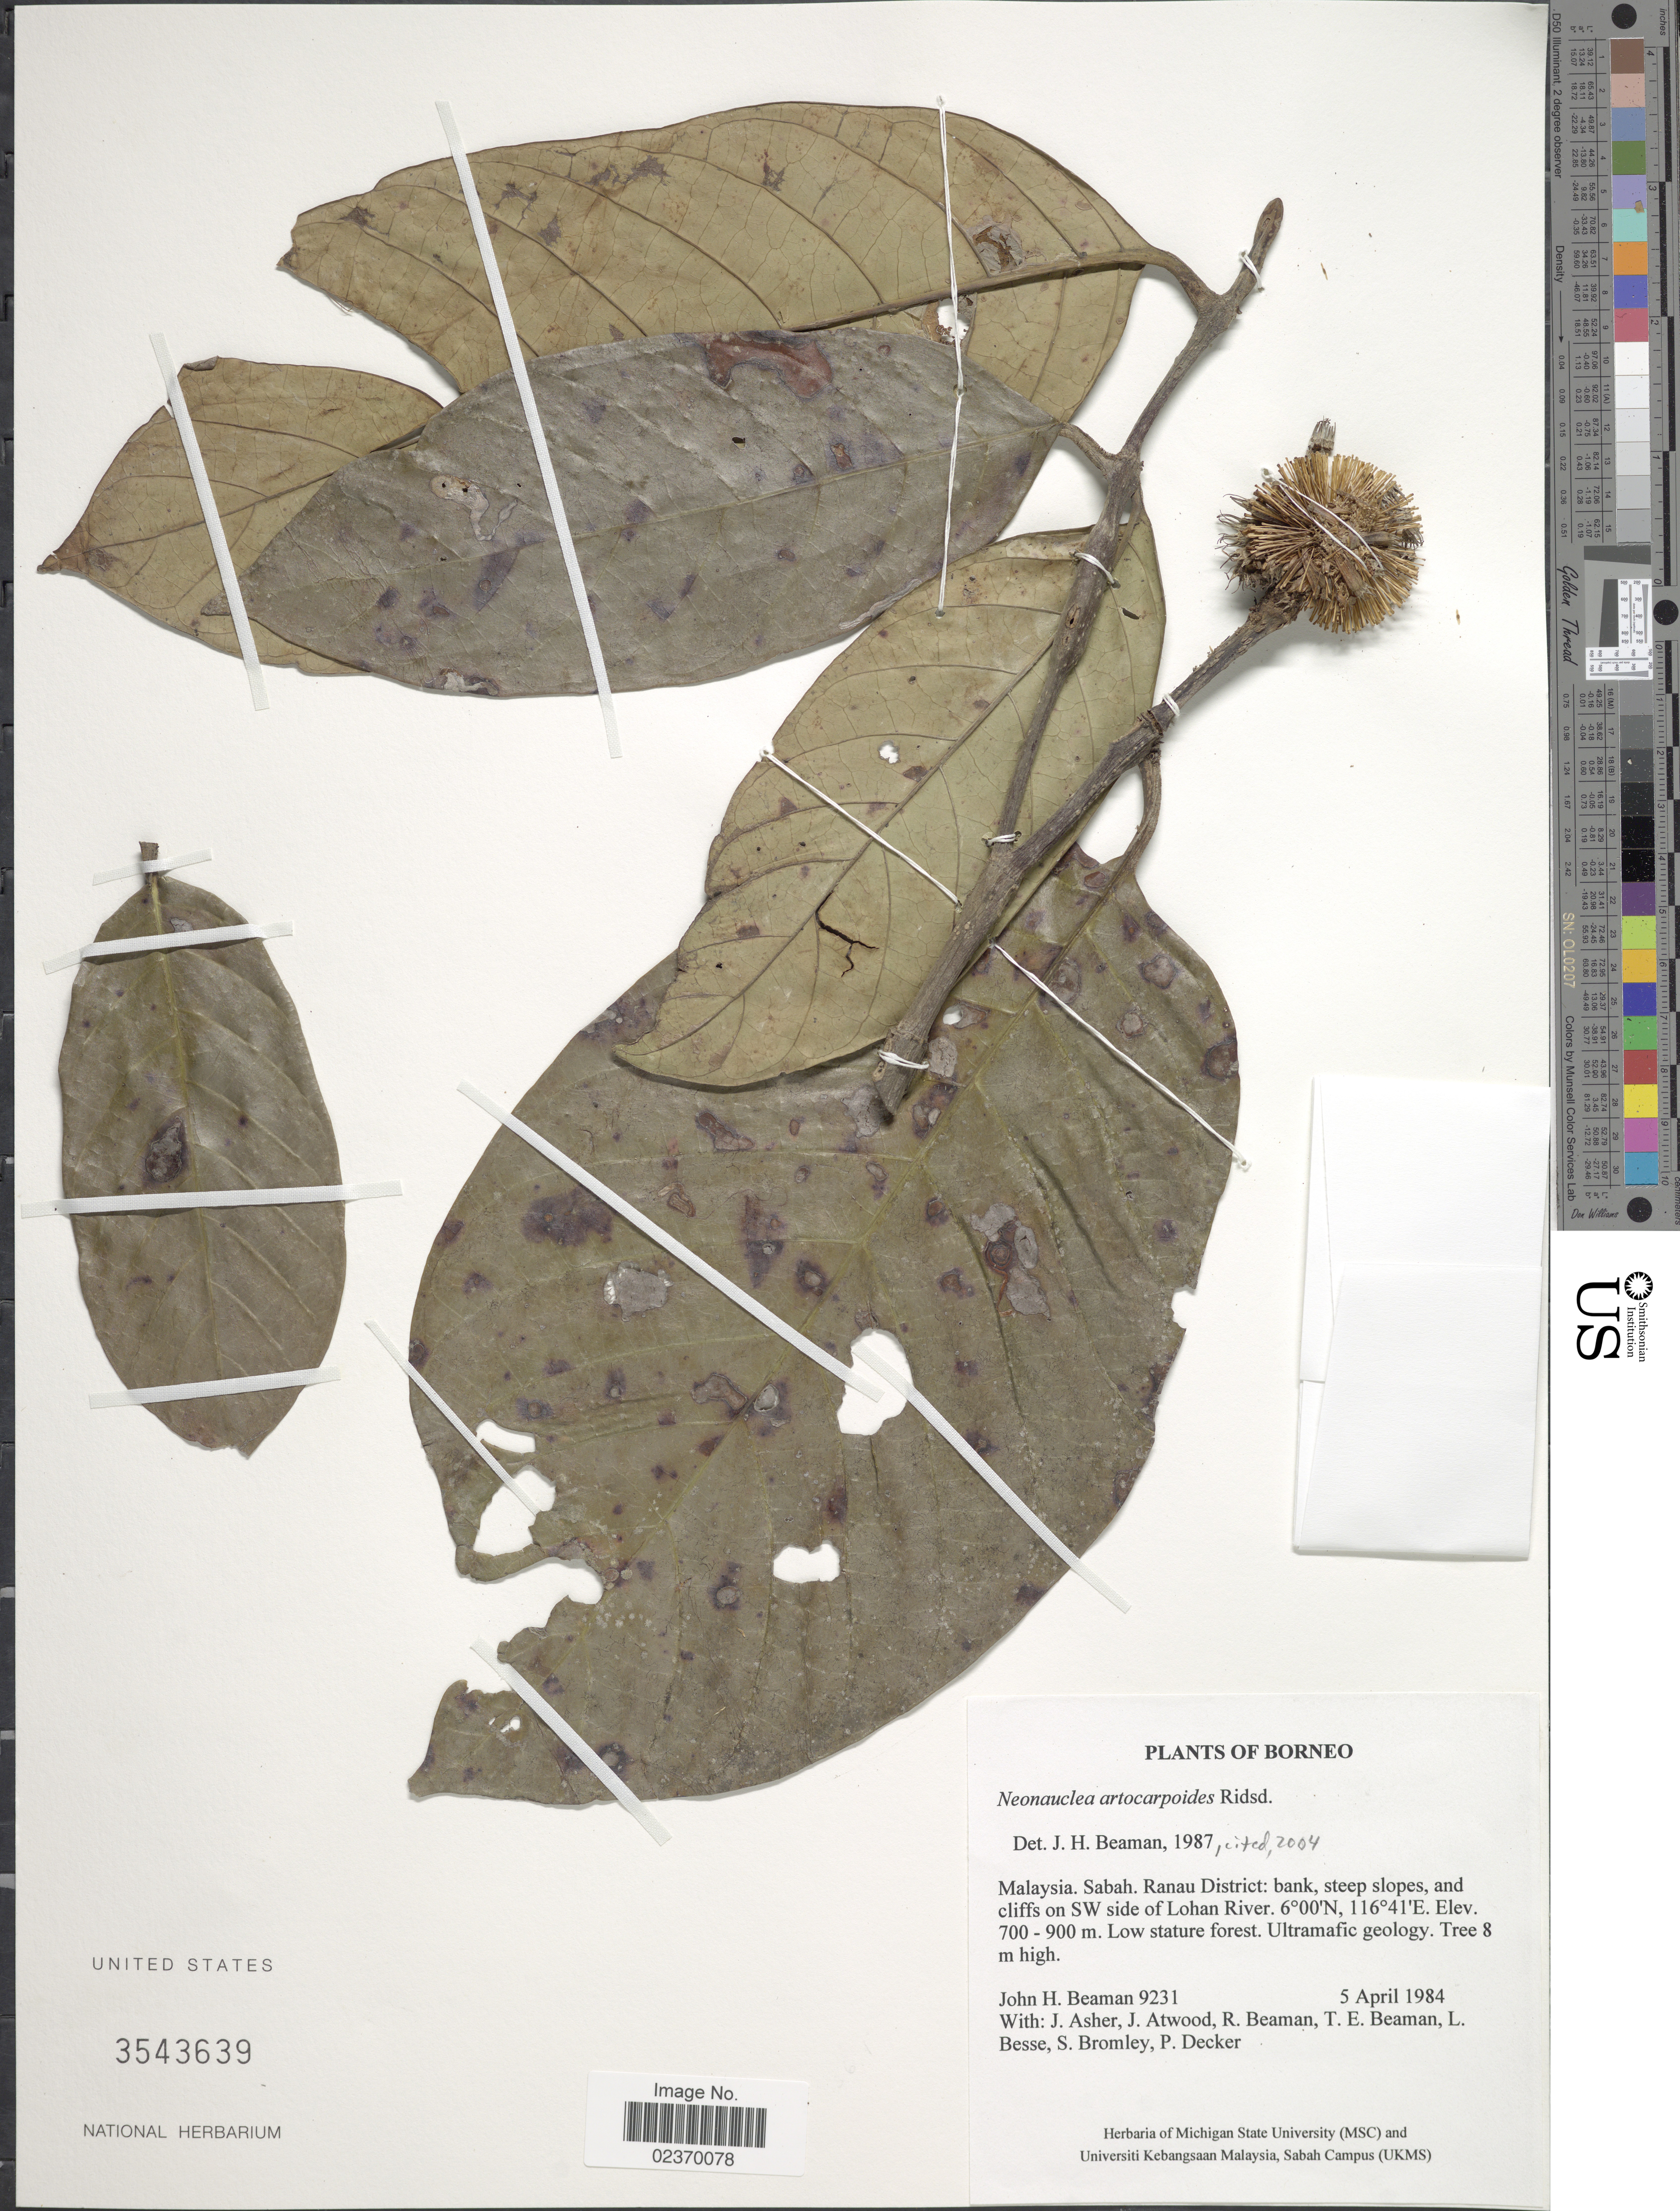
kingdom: Plantae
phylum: Tracheophyta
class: Magnoliopsida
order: Gentianales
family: Rubiaceae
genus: Neonauclea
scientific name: Neonauclea artocarpoides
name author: Risdale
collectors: J. H. Beaman, J. Asher, J. Atwood, R. S. Beaman & et al.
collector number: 9231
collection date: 1984-04-05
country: Malaysia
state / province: Sabah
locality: Ranau District: bank, steep slopes, and cliffs on SW side of Lohan River. Low stature forest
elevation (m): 700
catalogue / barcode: US 3543639